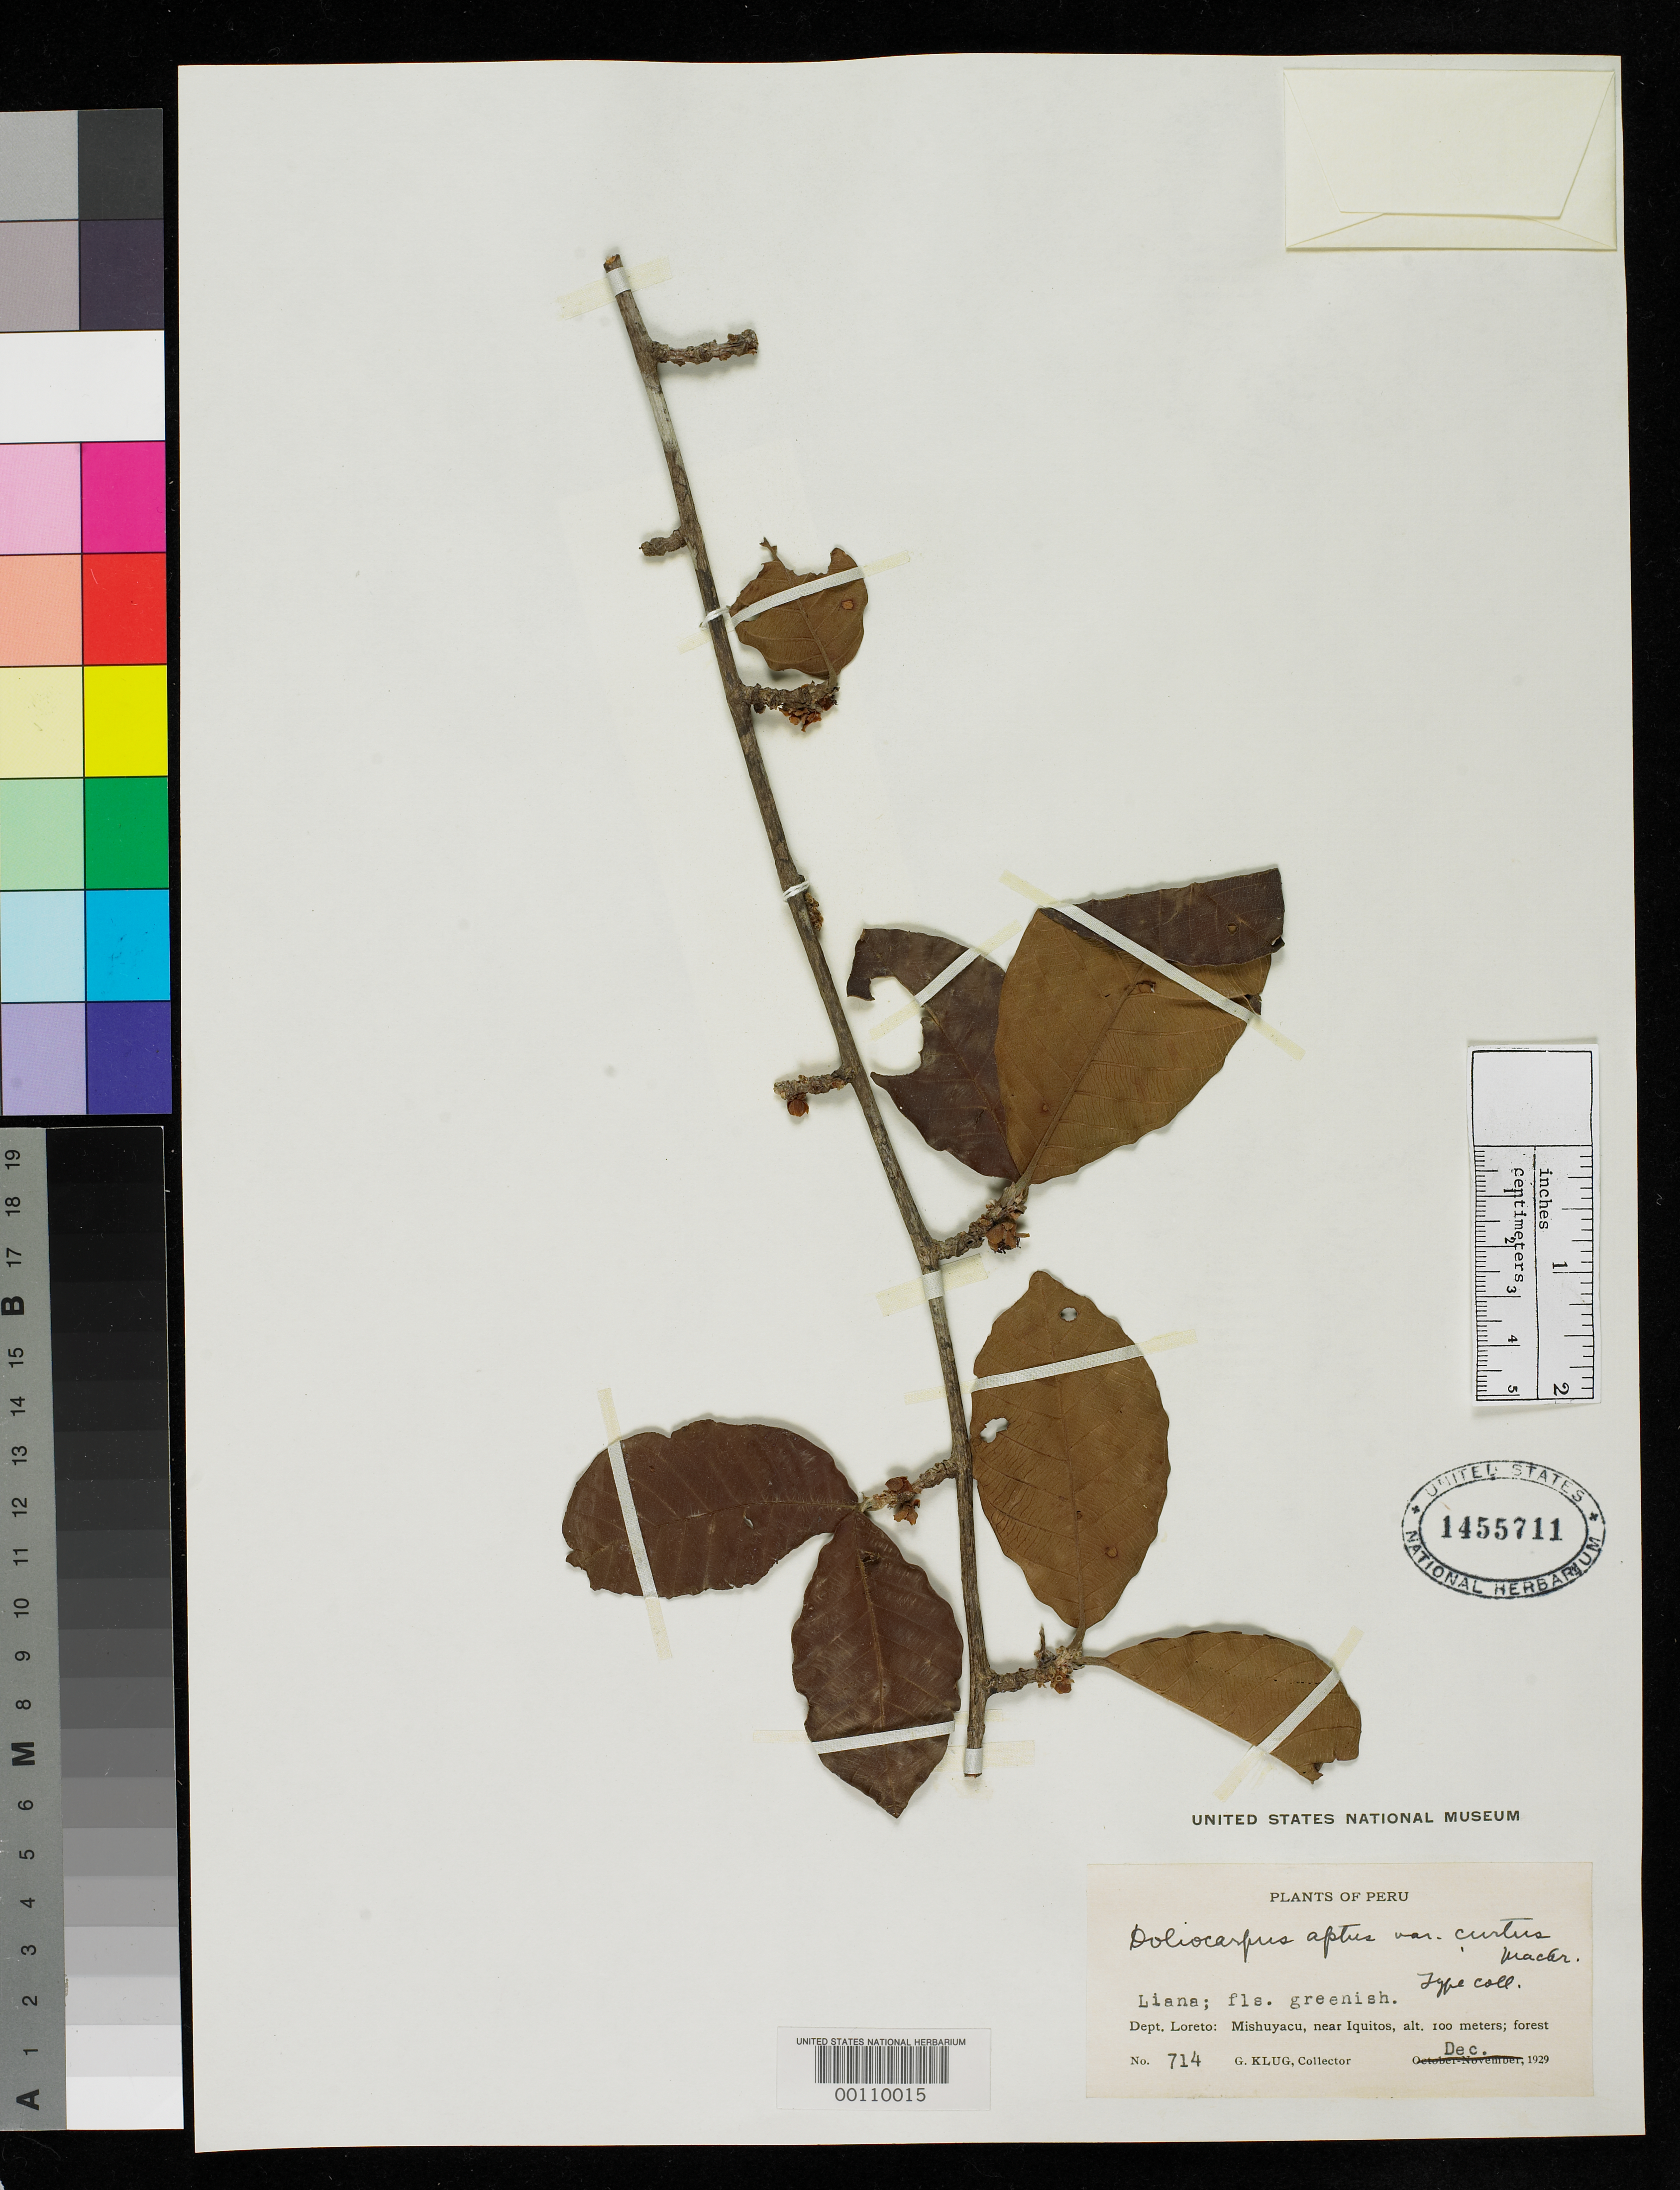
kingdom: Plantae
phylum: Tracheophyta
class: Magnoliopsida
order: Dilleniales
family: Dilleniaceae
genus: Doliocarpus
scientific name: Doliocarpus aptus var. curtus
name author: J.F. Macbr.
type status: Isotype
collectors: G. Klug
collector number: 714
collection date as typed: Dec 1929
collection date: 1929-12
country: Peru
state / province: Loreto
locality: Mishuyacu, near Iquitos.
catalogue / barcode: US 1455711